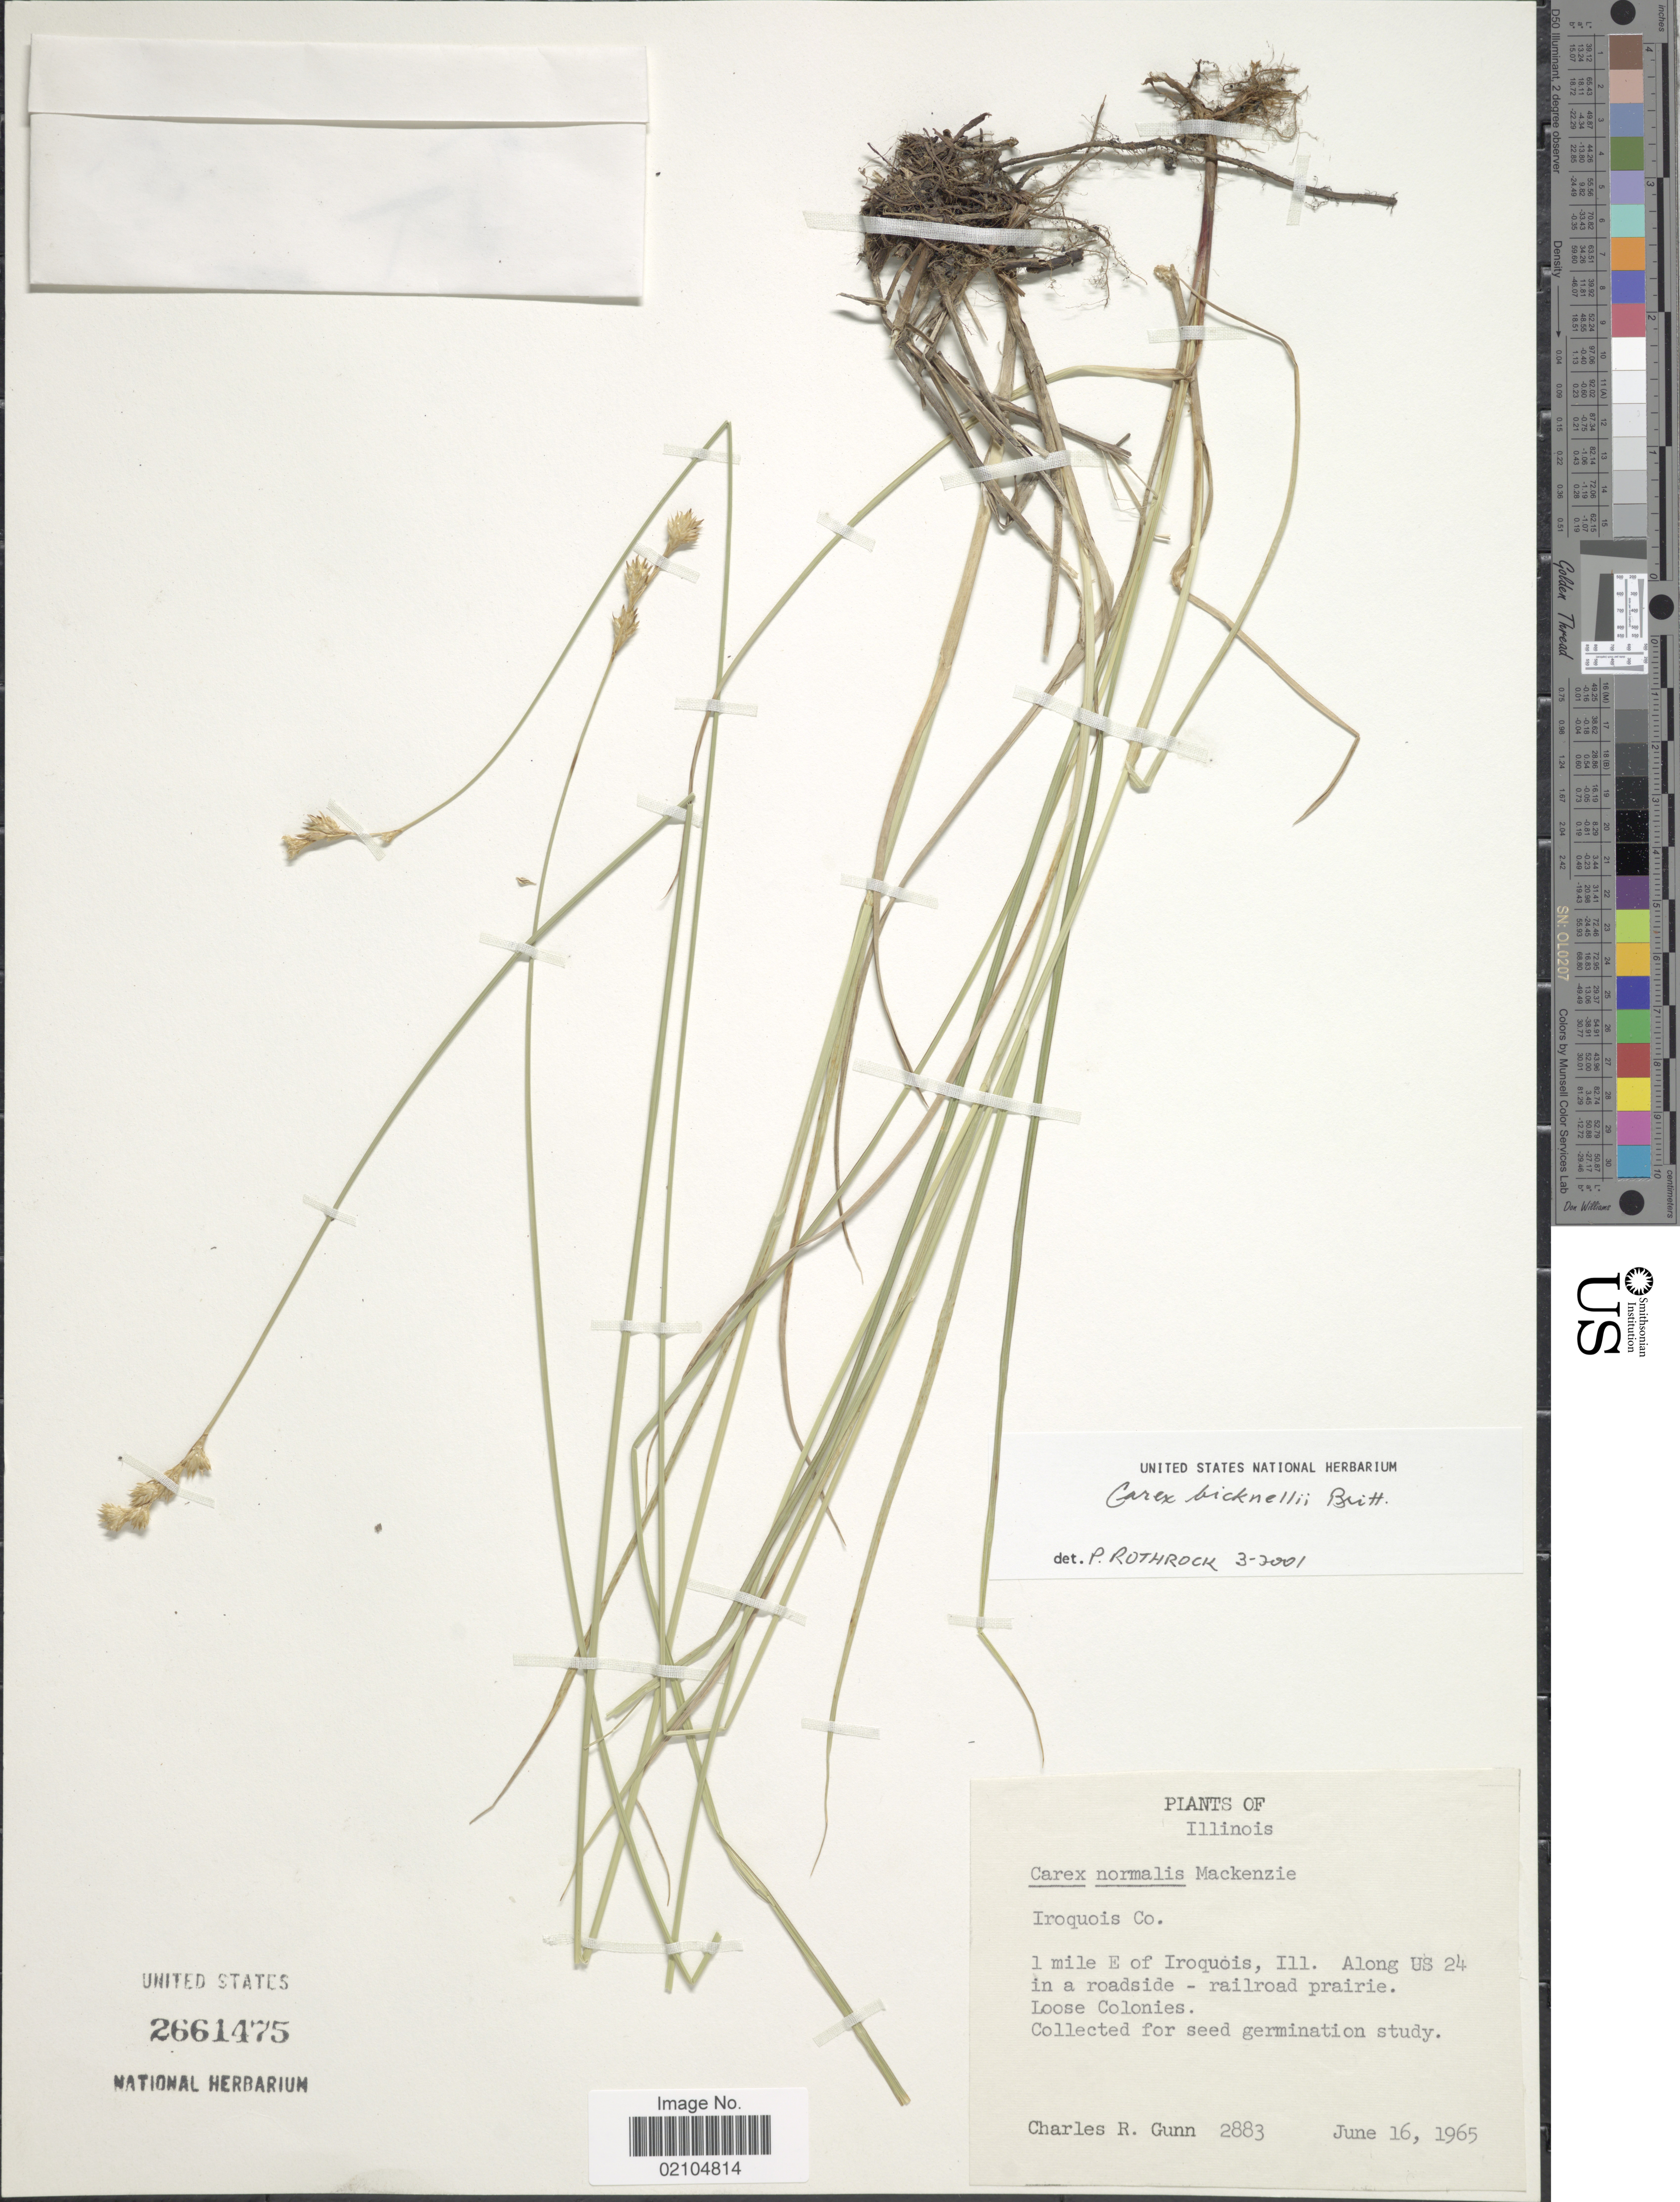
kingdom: Plantae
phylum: Tracheophyta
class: Liliopsida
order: Poales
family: Cyperaceae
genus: Carex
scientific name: Carex bicknellii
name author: Britton & A. Br.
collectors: C. R. Gunn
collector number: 2883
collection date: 1965-06-16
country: United States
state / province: Illinois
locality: Iroquois Co., 1 mile E of Iroquois, along US 24 in a roadside-railroad prairie, Loose Colonies.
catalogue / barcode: US 2661475